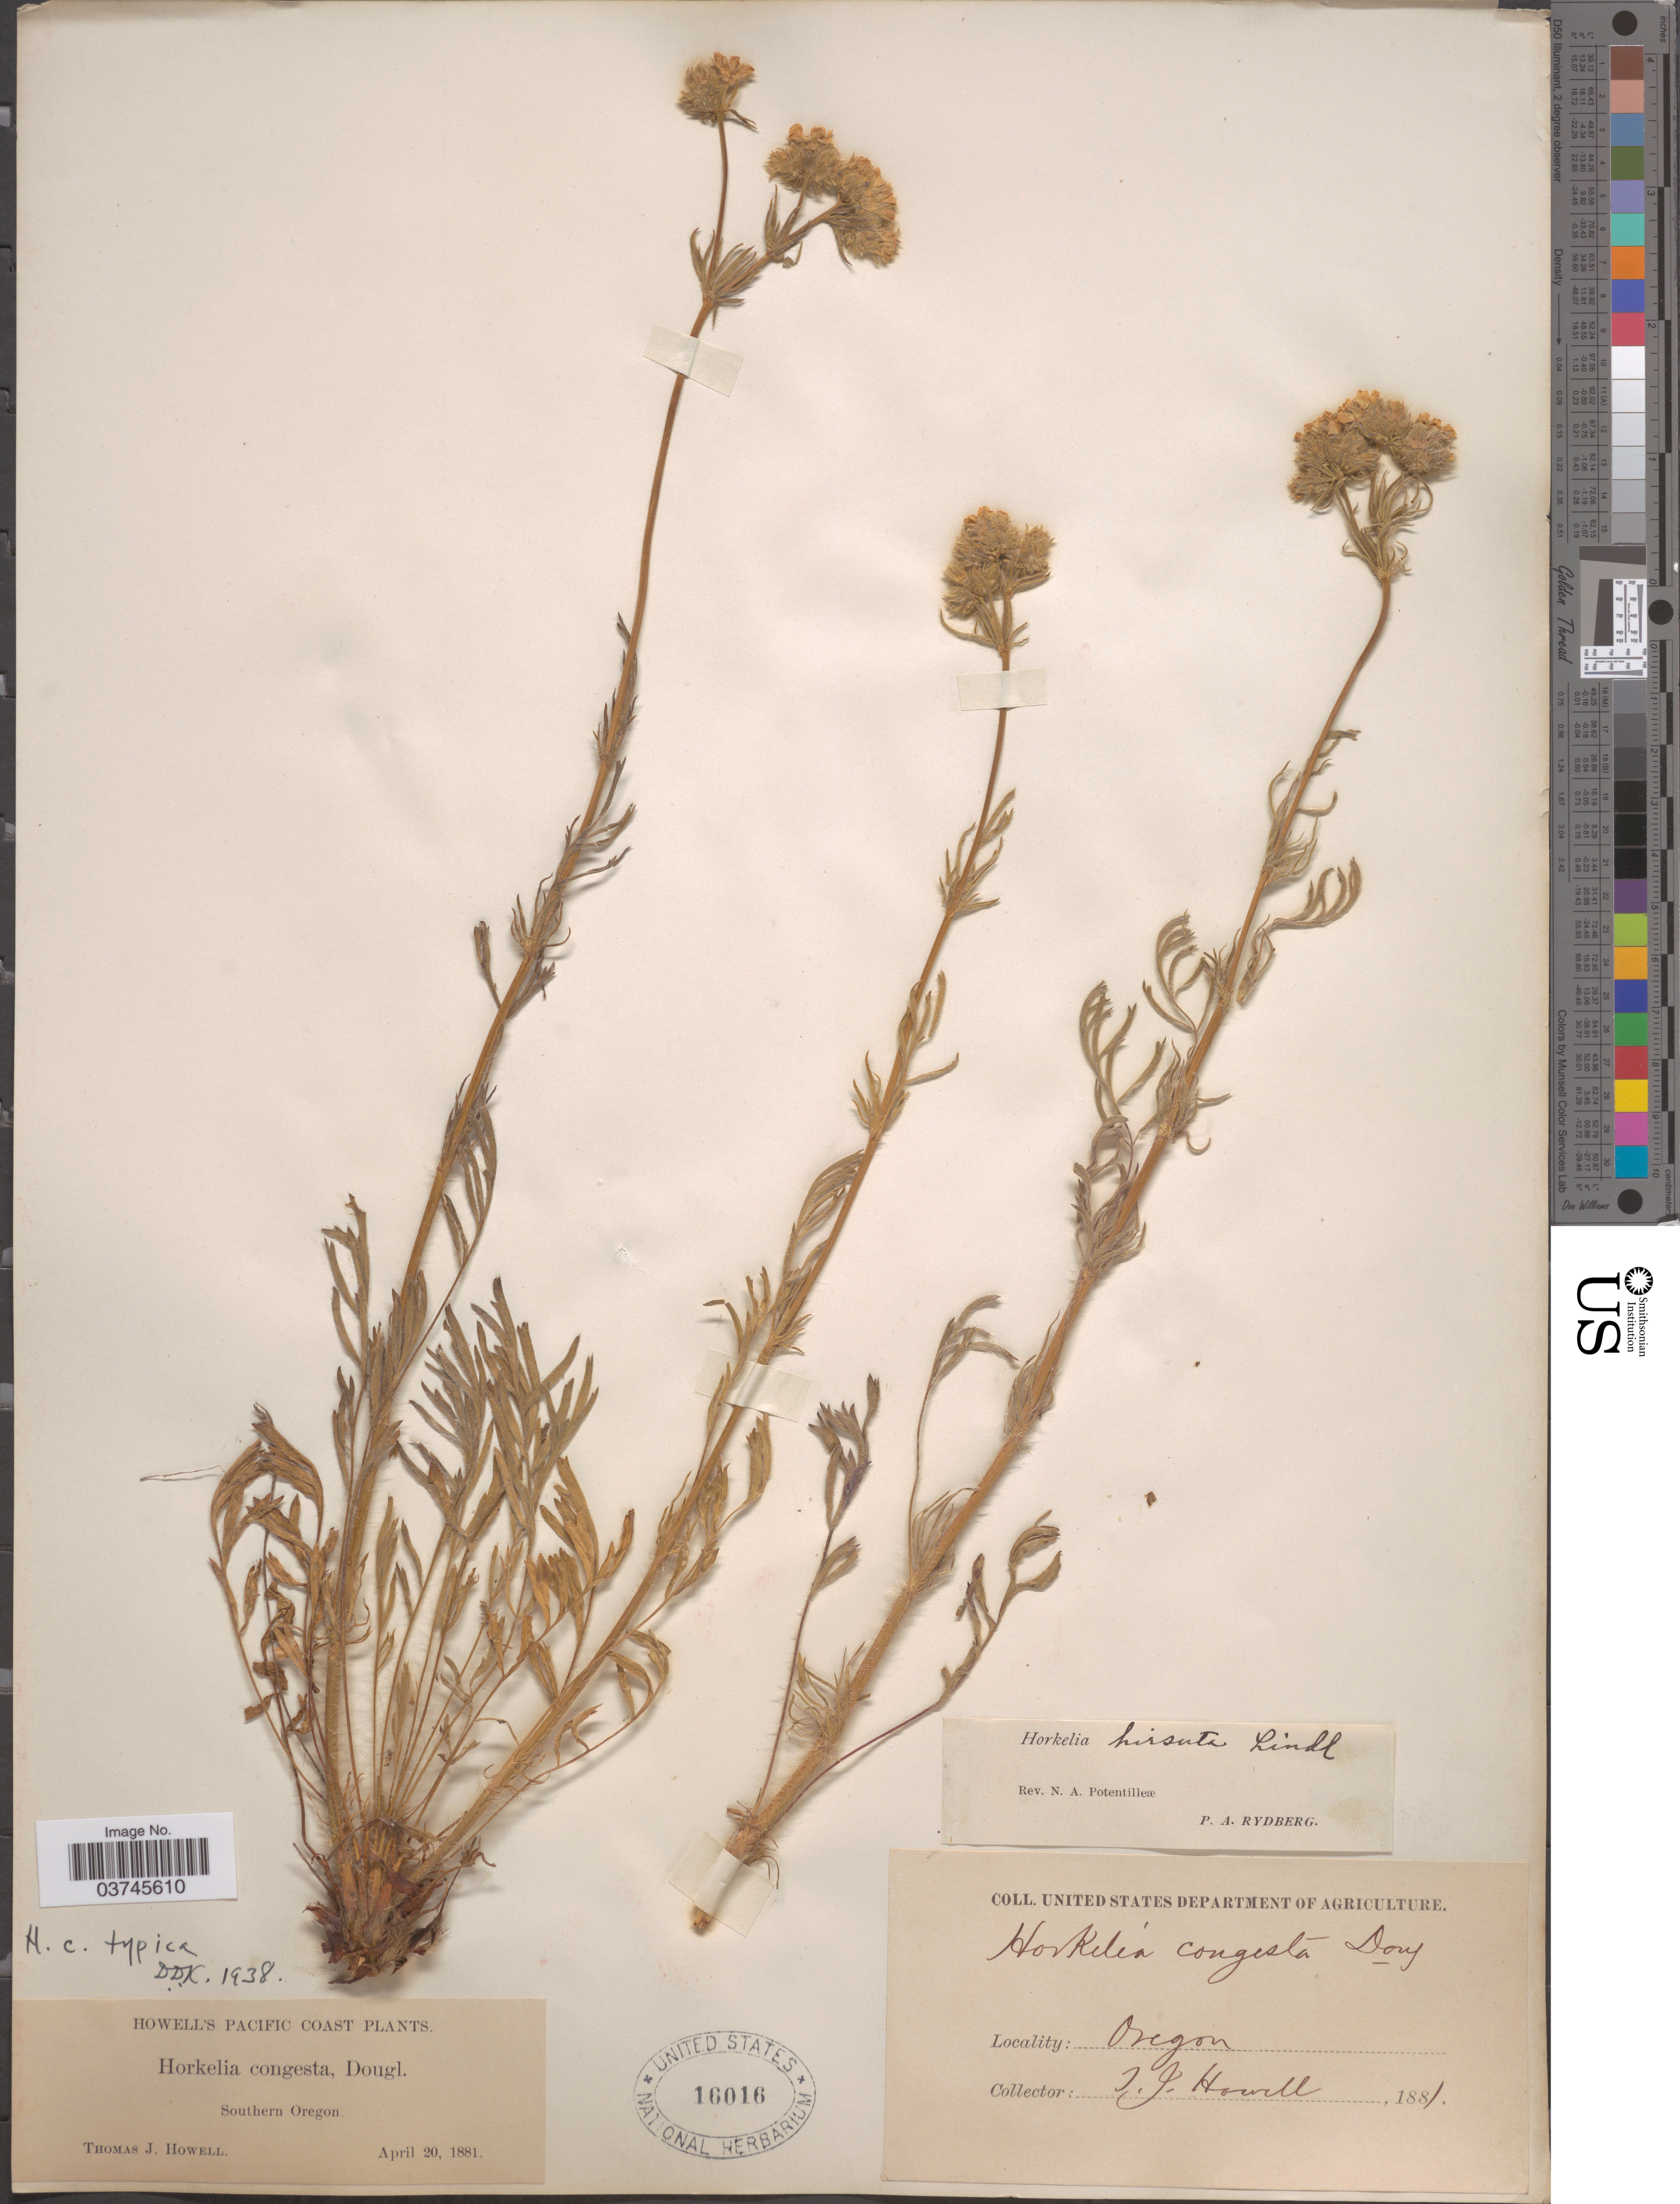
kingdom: Plantae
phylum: Tracheophyta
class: Magnoliopsida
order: Rosales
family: Rosaceae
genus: Potentilla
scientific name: Potentilla congesta var. congesta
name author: (Douglas ex Hook.) Baill.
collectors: T. J. Howell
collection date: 1881-04-20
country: United States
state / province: Oregon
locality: Pacific Coast. Southern Oregon.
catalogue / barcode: US 16016